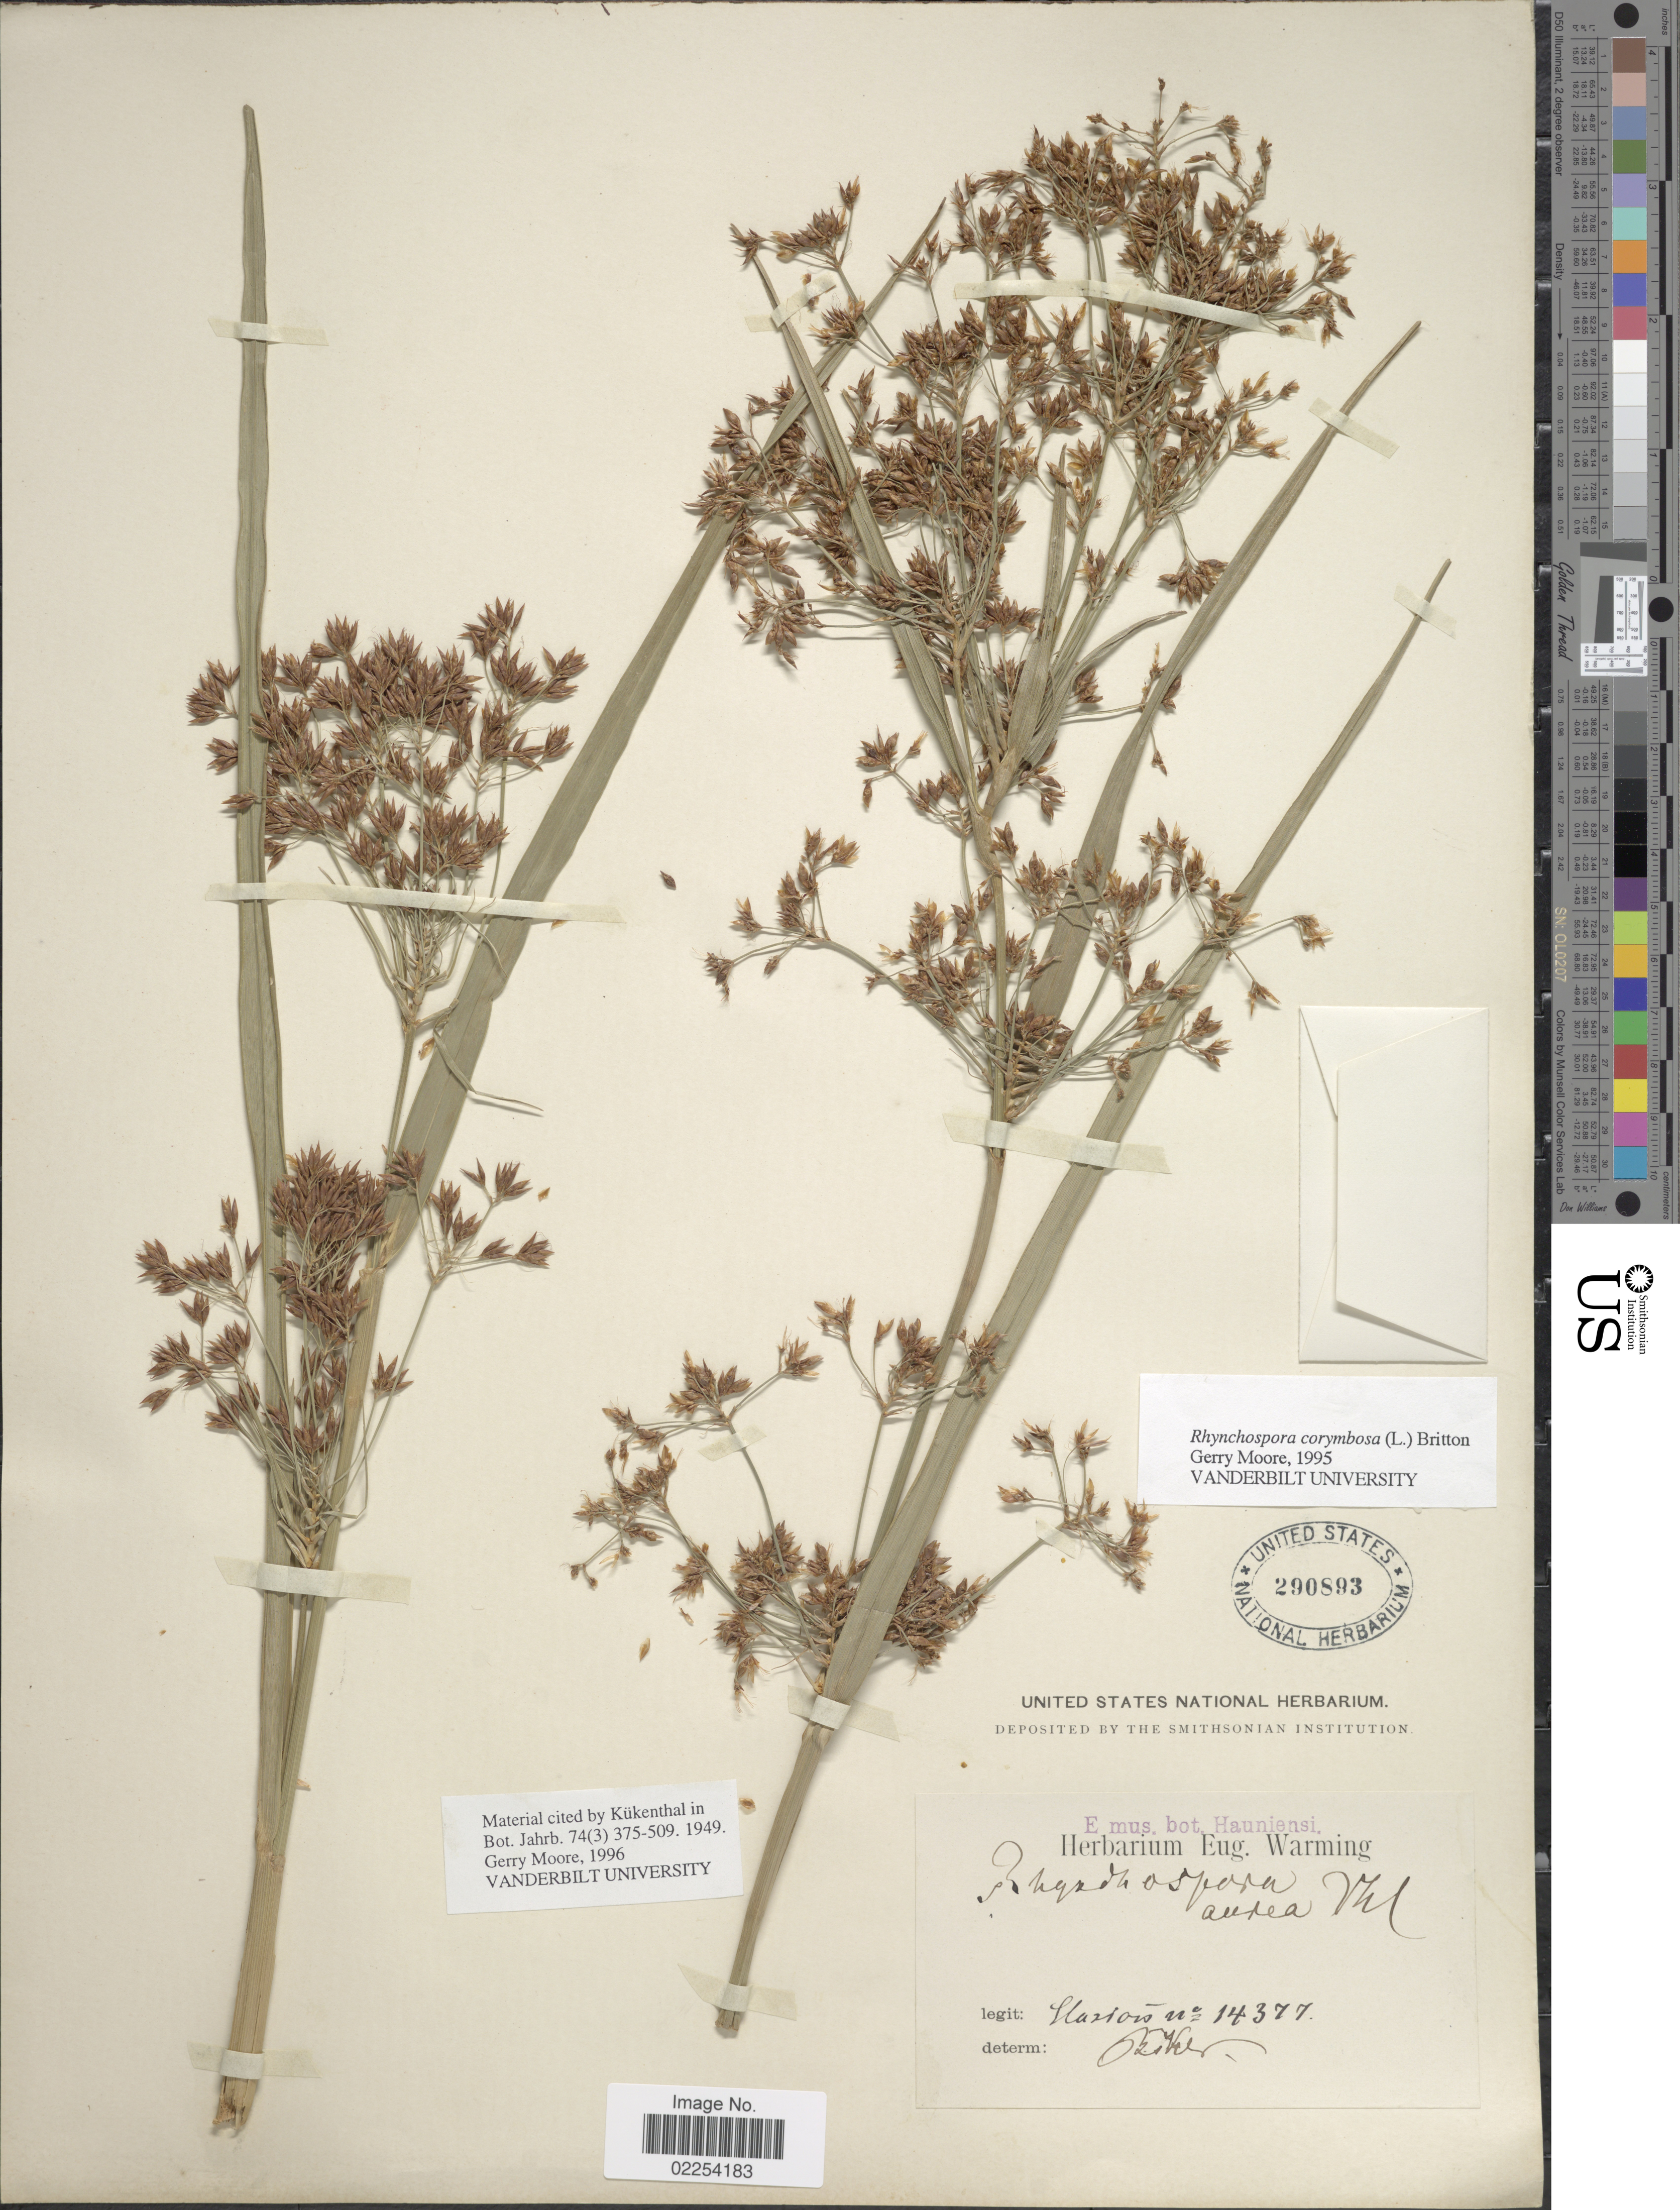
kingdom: Plantae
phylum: Tracheophyta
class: Liliopsida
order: Poales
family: Cyperaceae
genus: Rhynchospora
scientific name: Rhynchospora corymbosa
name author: (L.) Britton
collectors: Glaziou, --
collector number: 14377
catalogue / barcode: US 290893